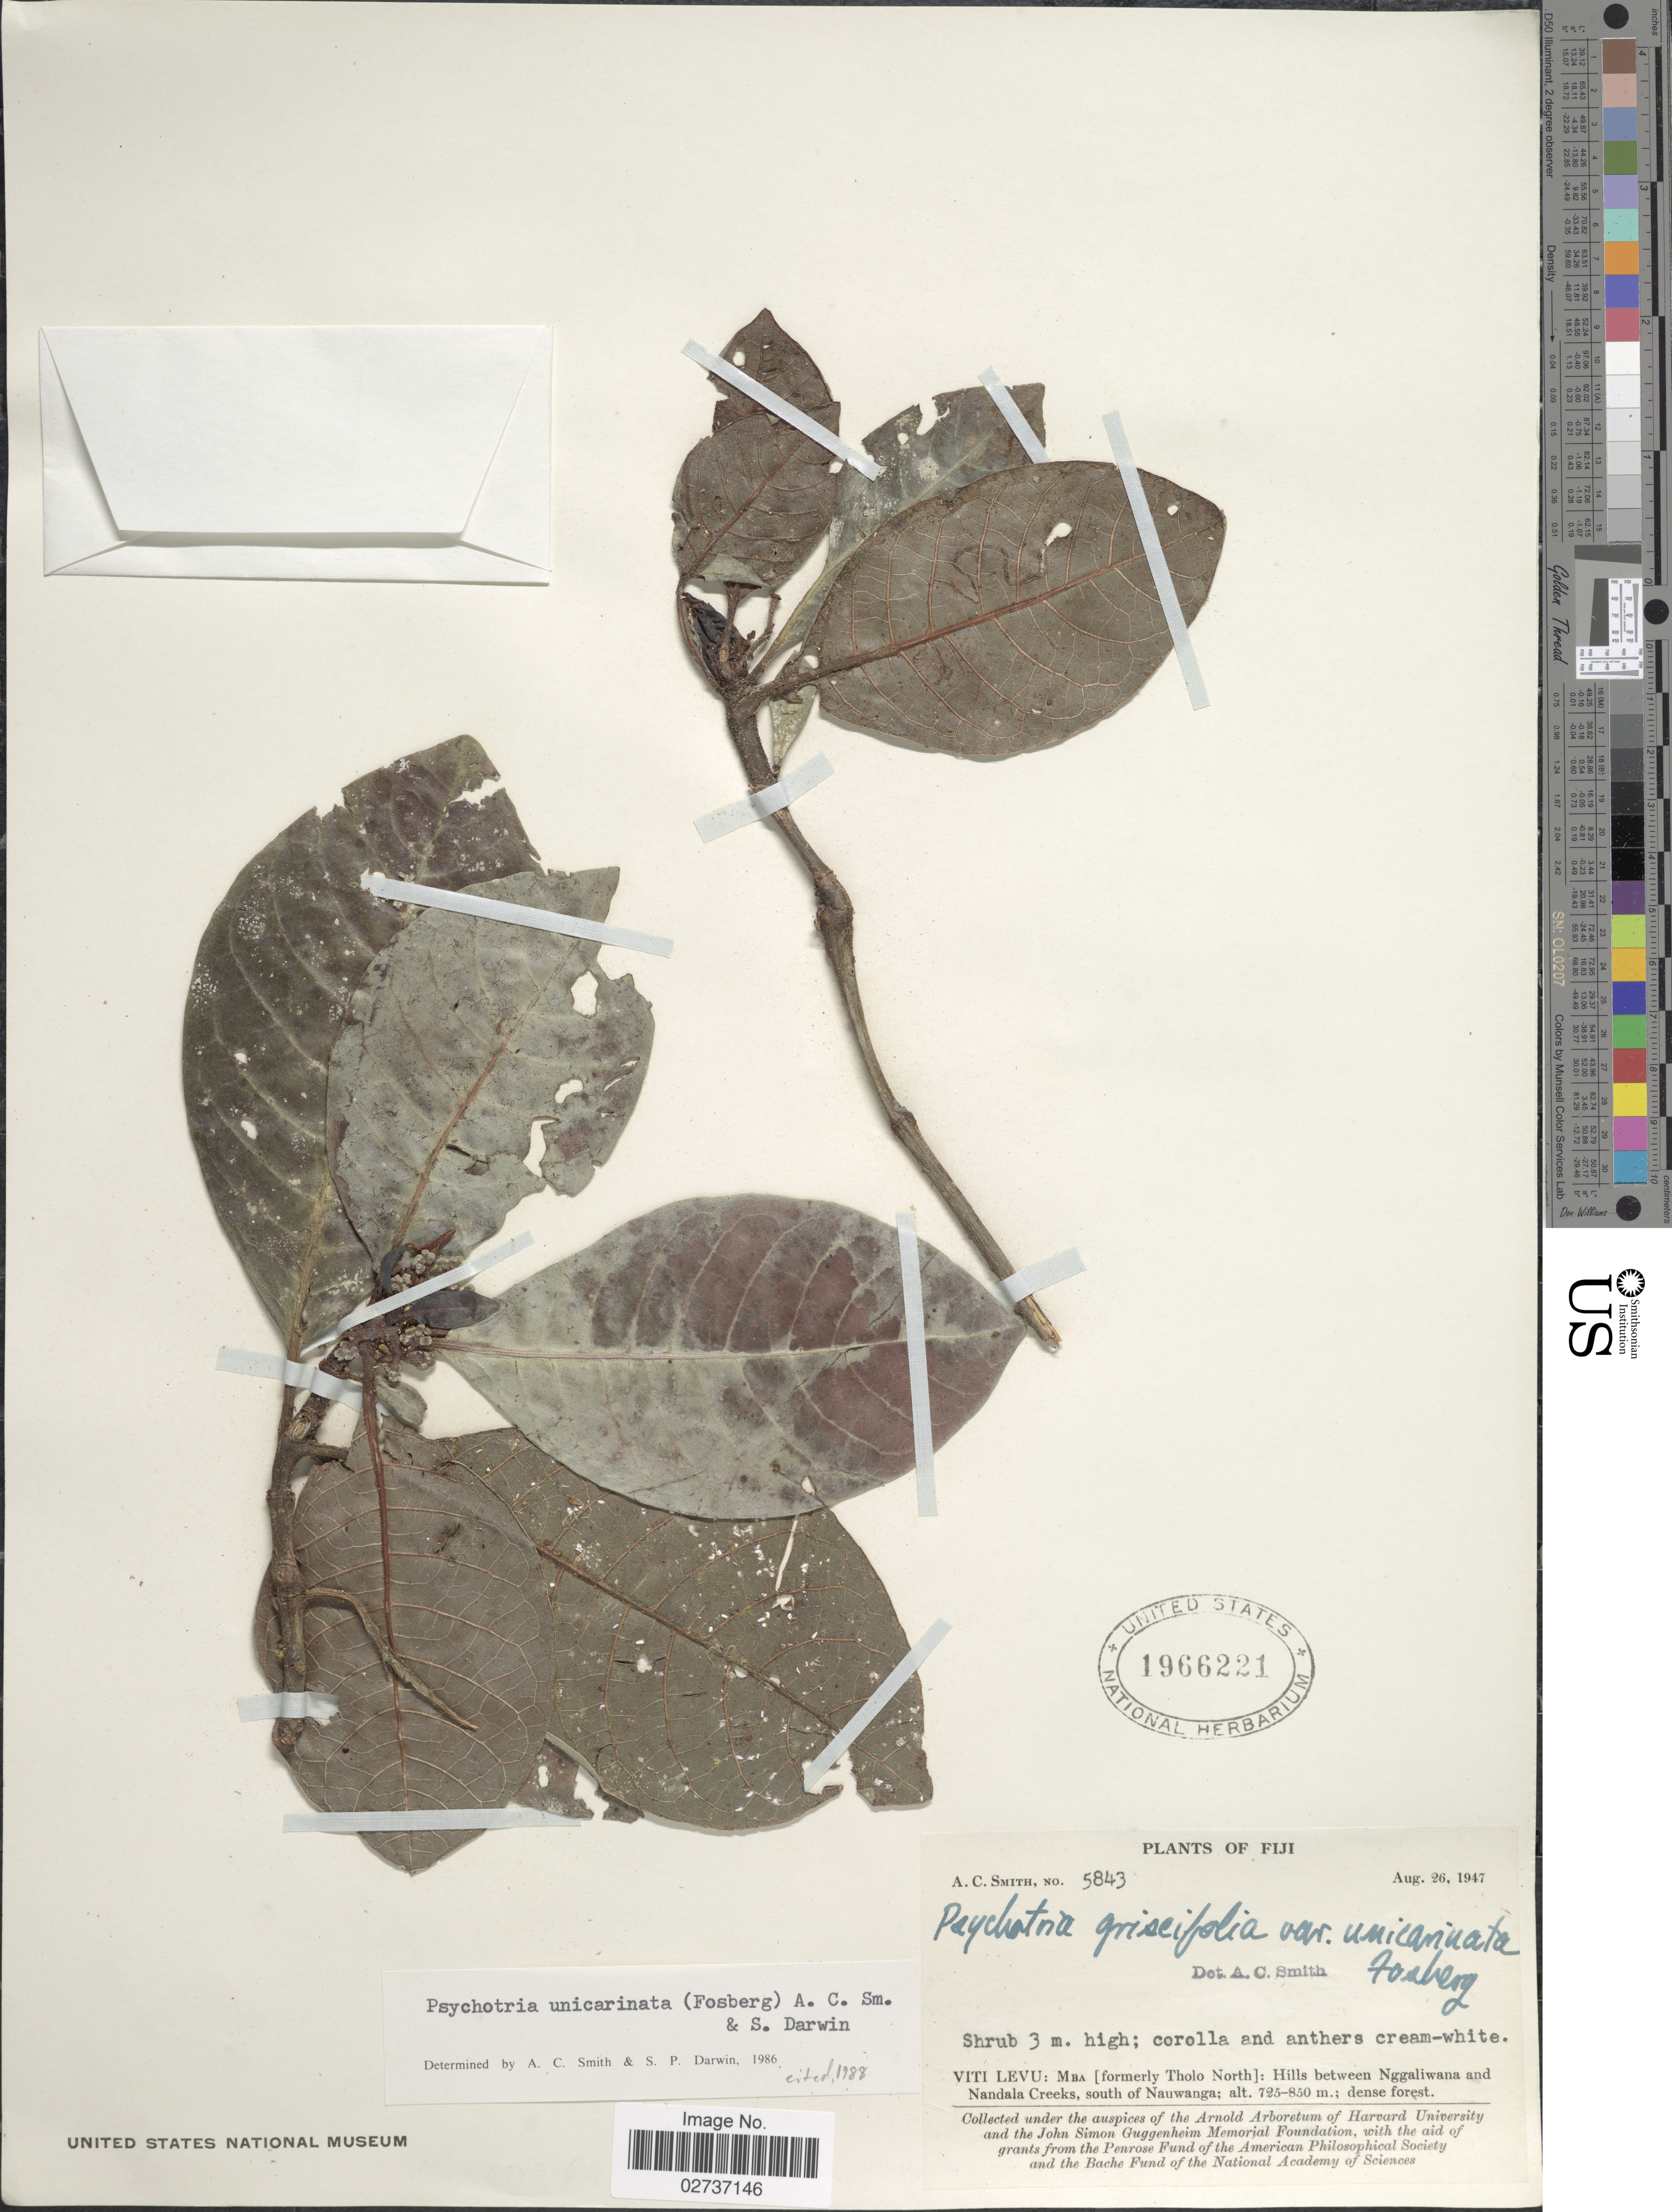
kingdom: Plantae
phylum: Tracheophyta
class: Magnoliopsida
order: Gentianales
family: Rubiaceae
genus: Psychotria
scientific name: Psychotria unicarinata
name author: (Fosberg) A.C. Sm. & S.P. Darwin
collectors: A. C. Smith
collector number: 5843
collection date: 1947-08-26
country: Fiji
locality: Viti Levu: Mba (Formerly Tholo North): Hills between Nggaliwana and Nandala Creeks, south of Nauwanga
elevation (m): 725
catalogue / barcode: US 1966221